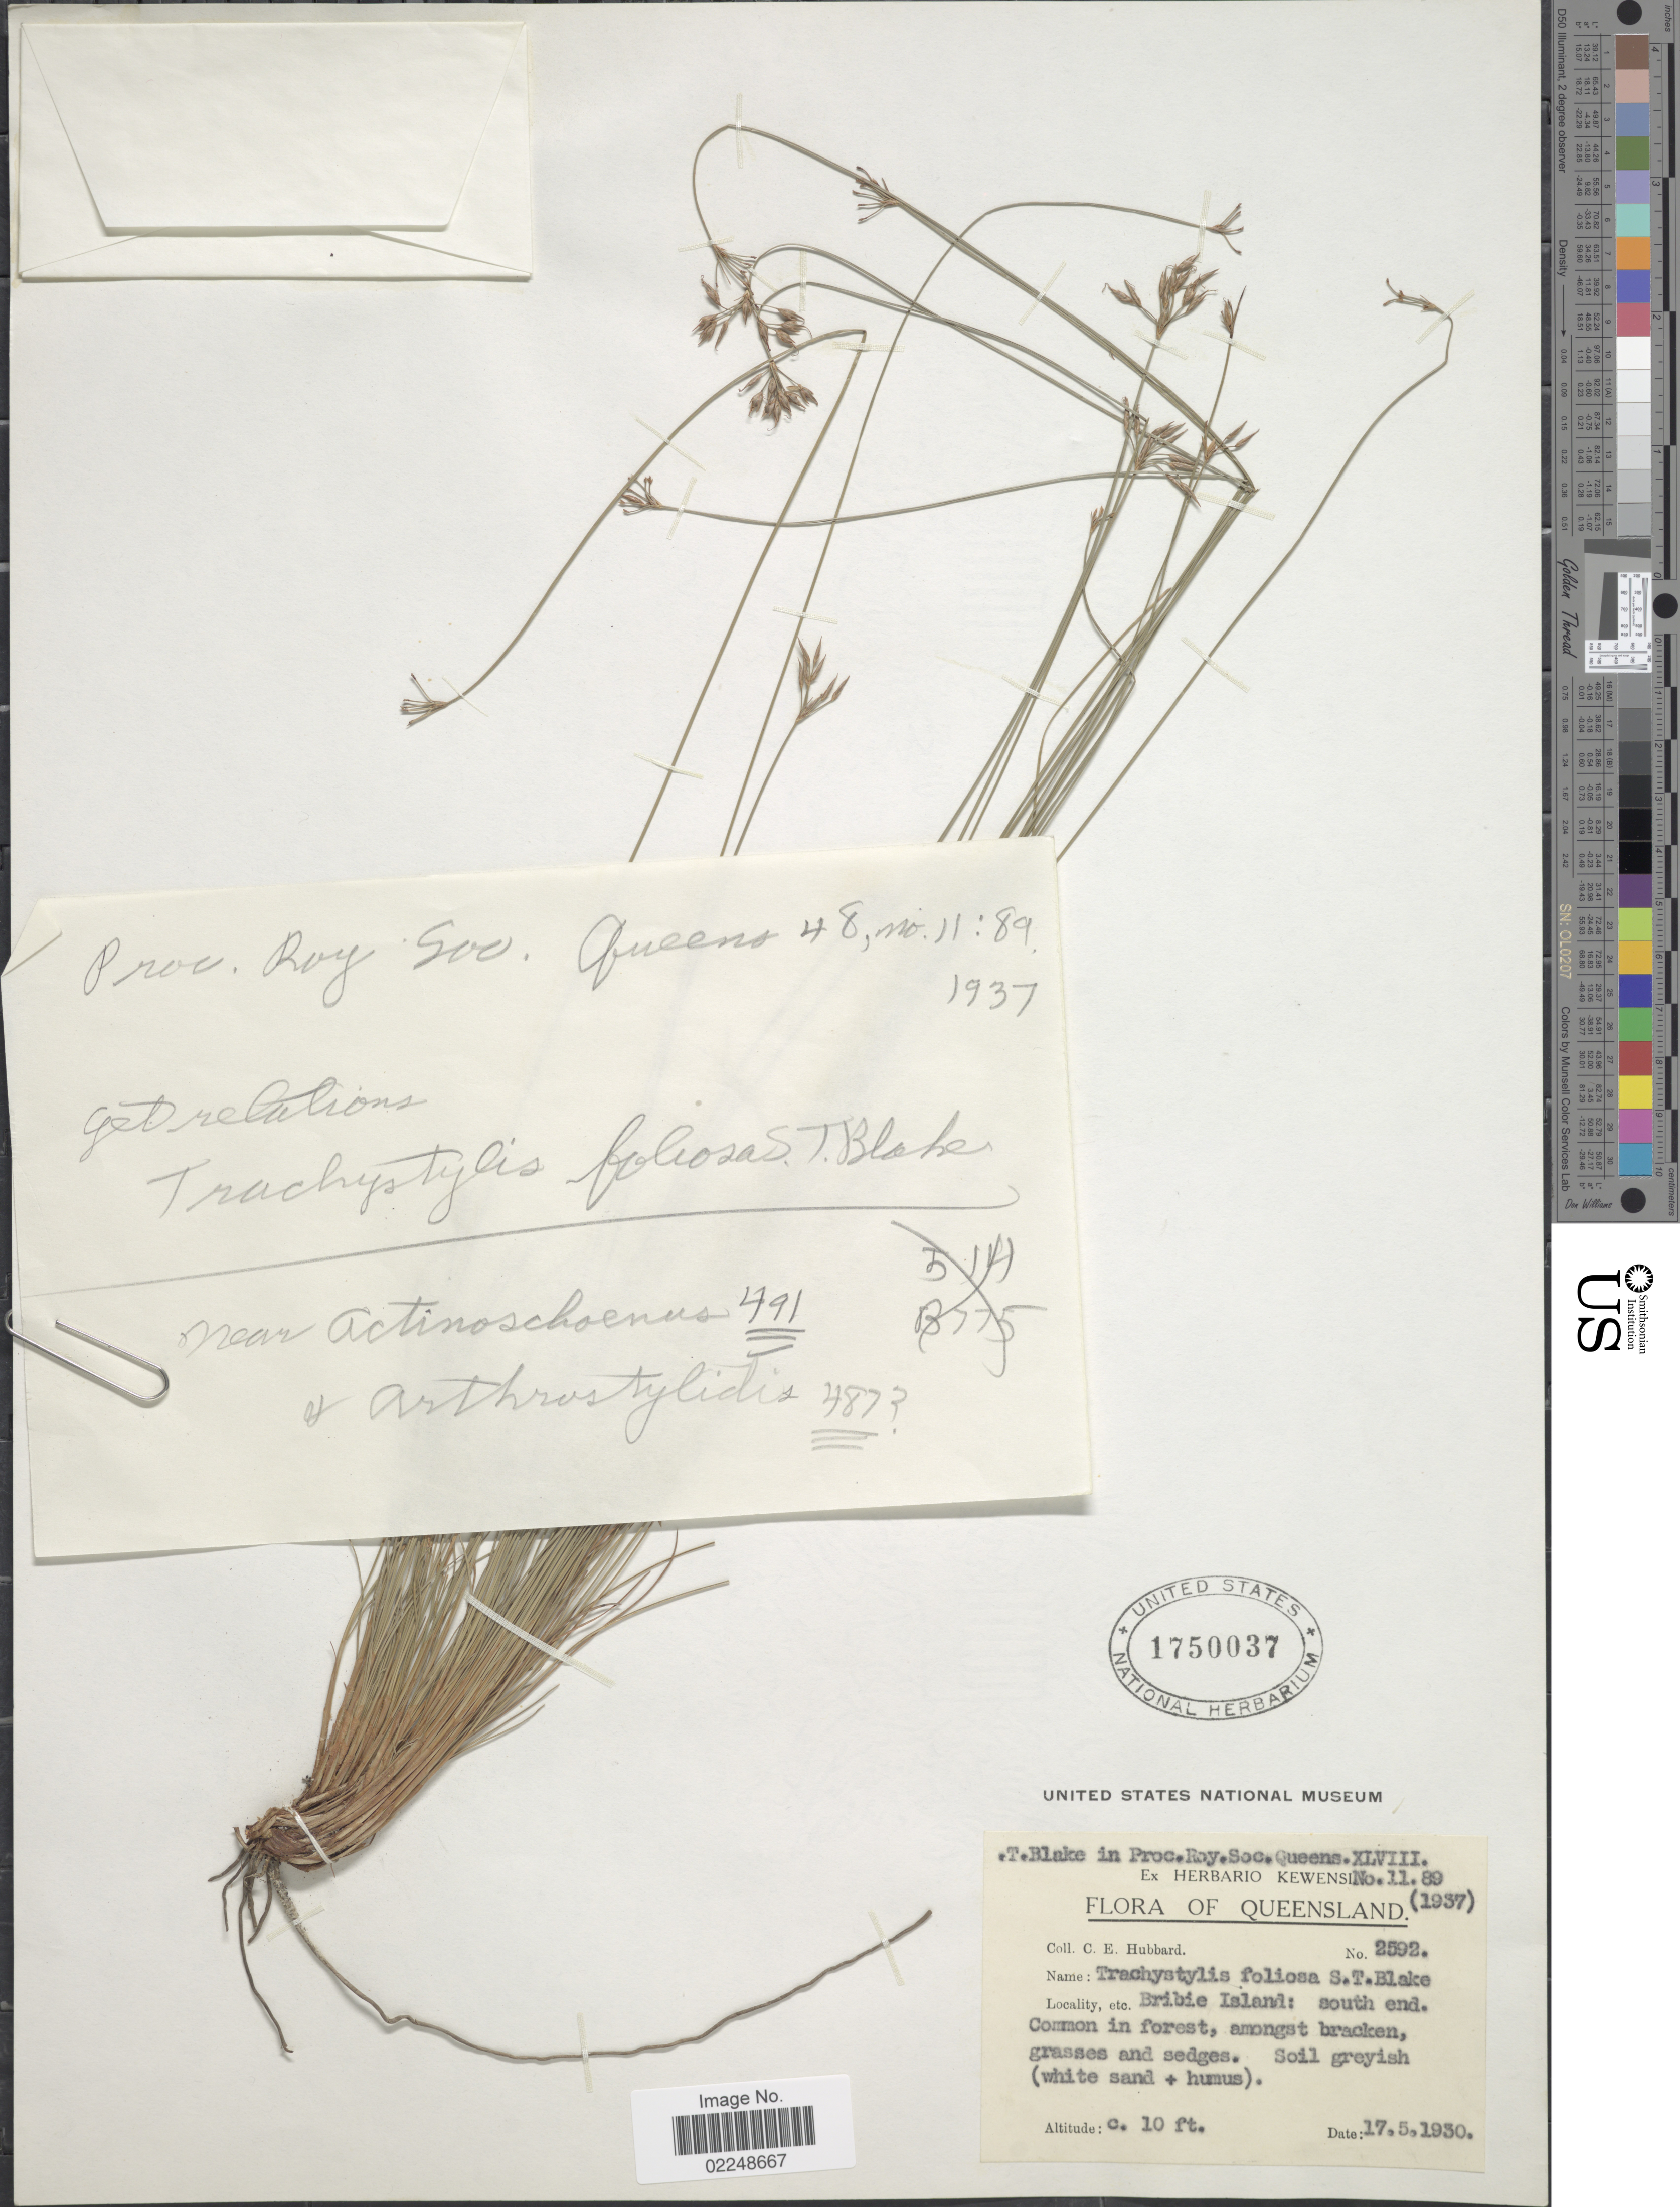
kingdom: Plantae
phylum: Tracheophyta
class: Liliopsida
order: Poales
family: Cyperaceae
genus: Trachystylis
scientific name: Trachystylis stradbrokensis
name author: (Domin) Kük.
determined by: Bruhl, J. J., (NE), University of New England (AUSTRALIA)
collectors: C. E. Hubbard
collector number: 2592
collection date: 1930-05-17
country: Australia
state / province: Queensland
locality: Bribie Isl.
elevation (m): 3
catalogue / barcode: US 1750037